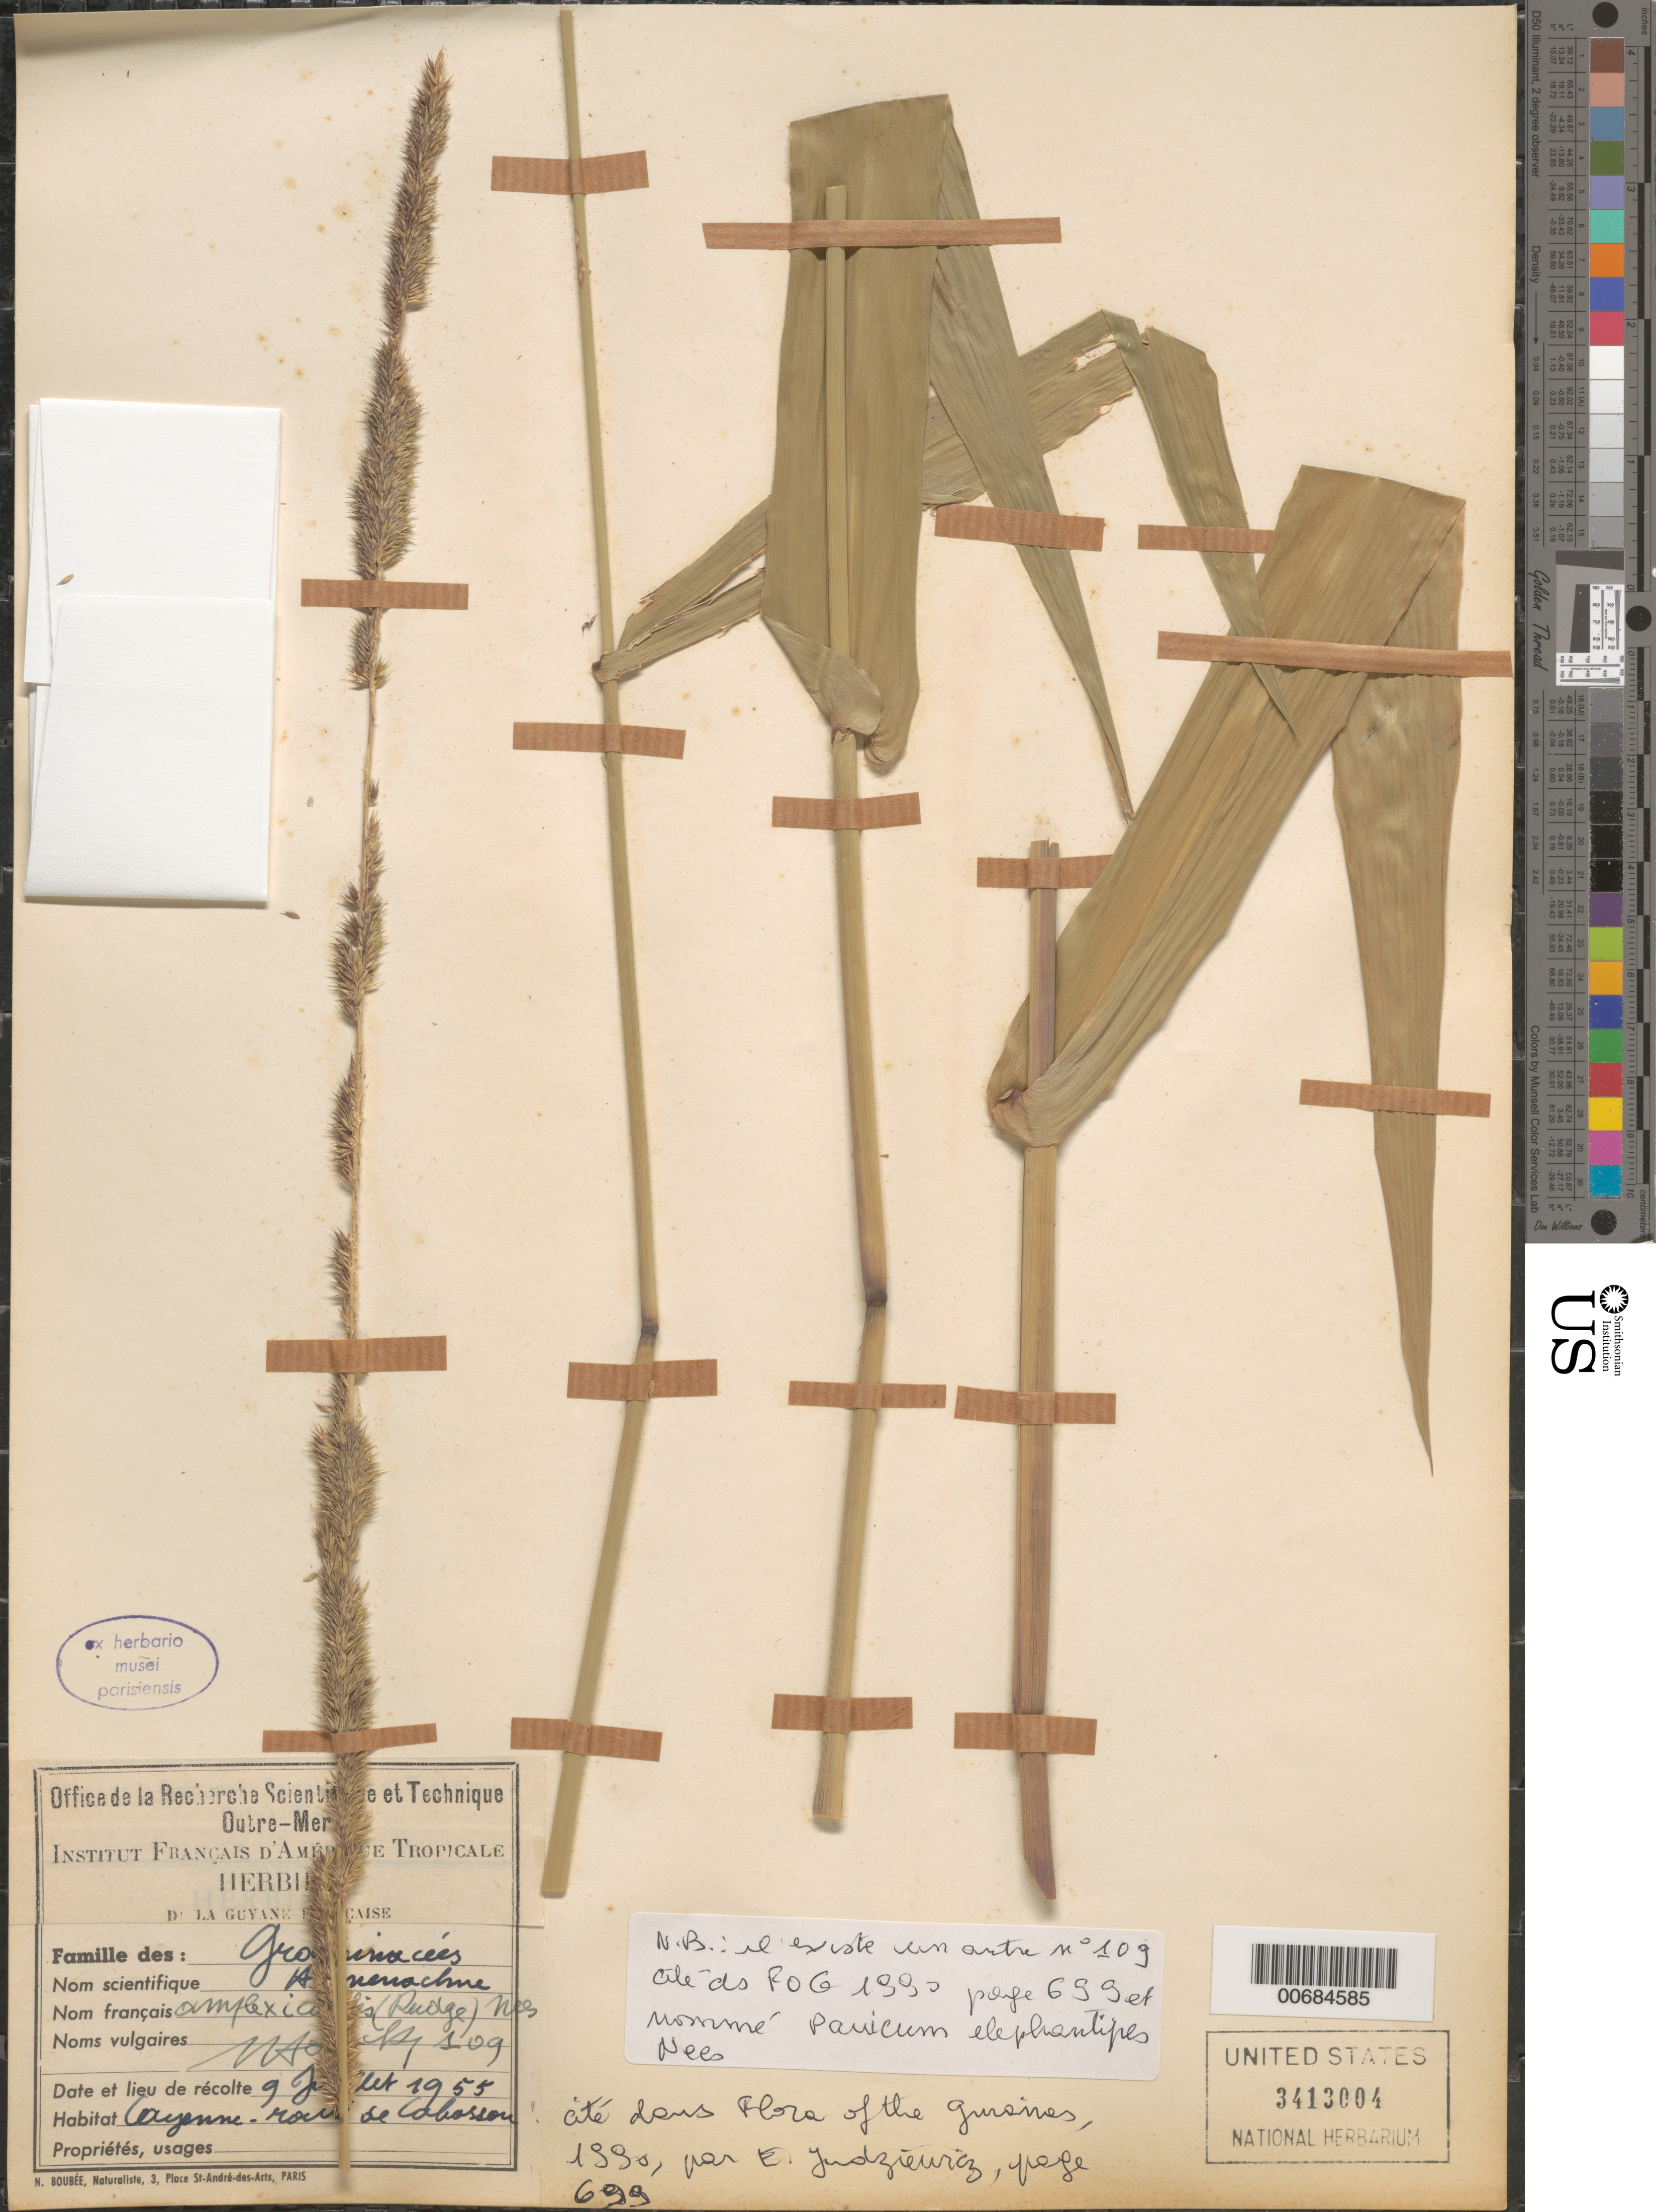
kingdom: Plantae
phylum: Tracheophyta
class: Liliopsida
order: Poales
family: Poaceae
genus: Hymenachne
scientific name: Hymenachne amplexicaulis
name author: (Rudge) Nees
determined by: Judziewicz, E. J.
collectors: J. Hoock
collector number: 109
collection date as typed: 9-Jul-55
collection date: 1955-07-09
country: French Guiana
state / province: Cayenne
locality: Cayenne, Route de Cabassou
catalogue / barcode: US 3413004